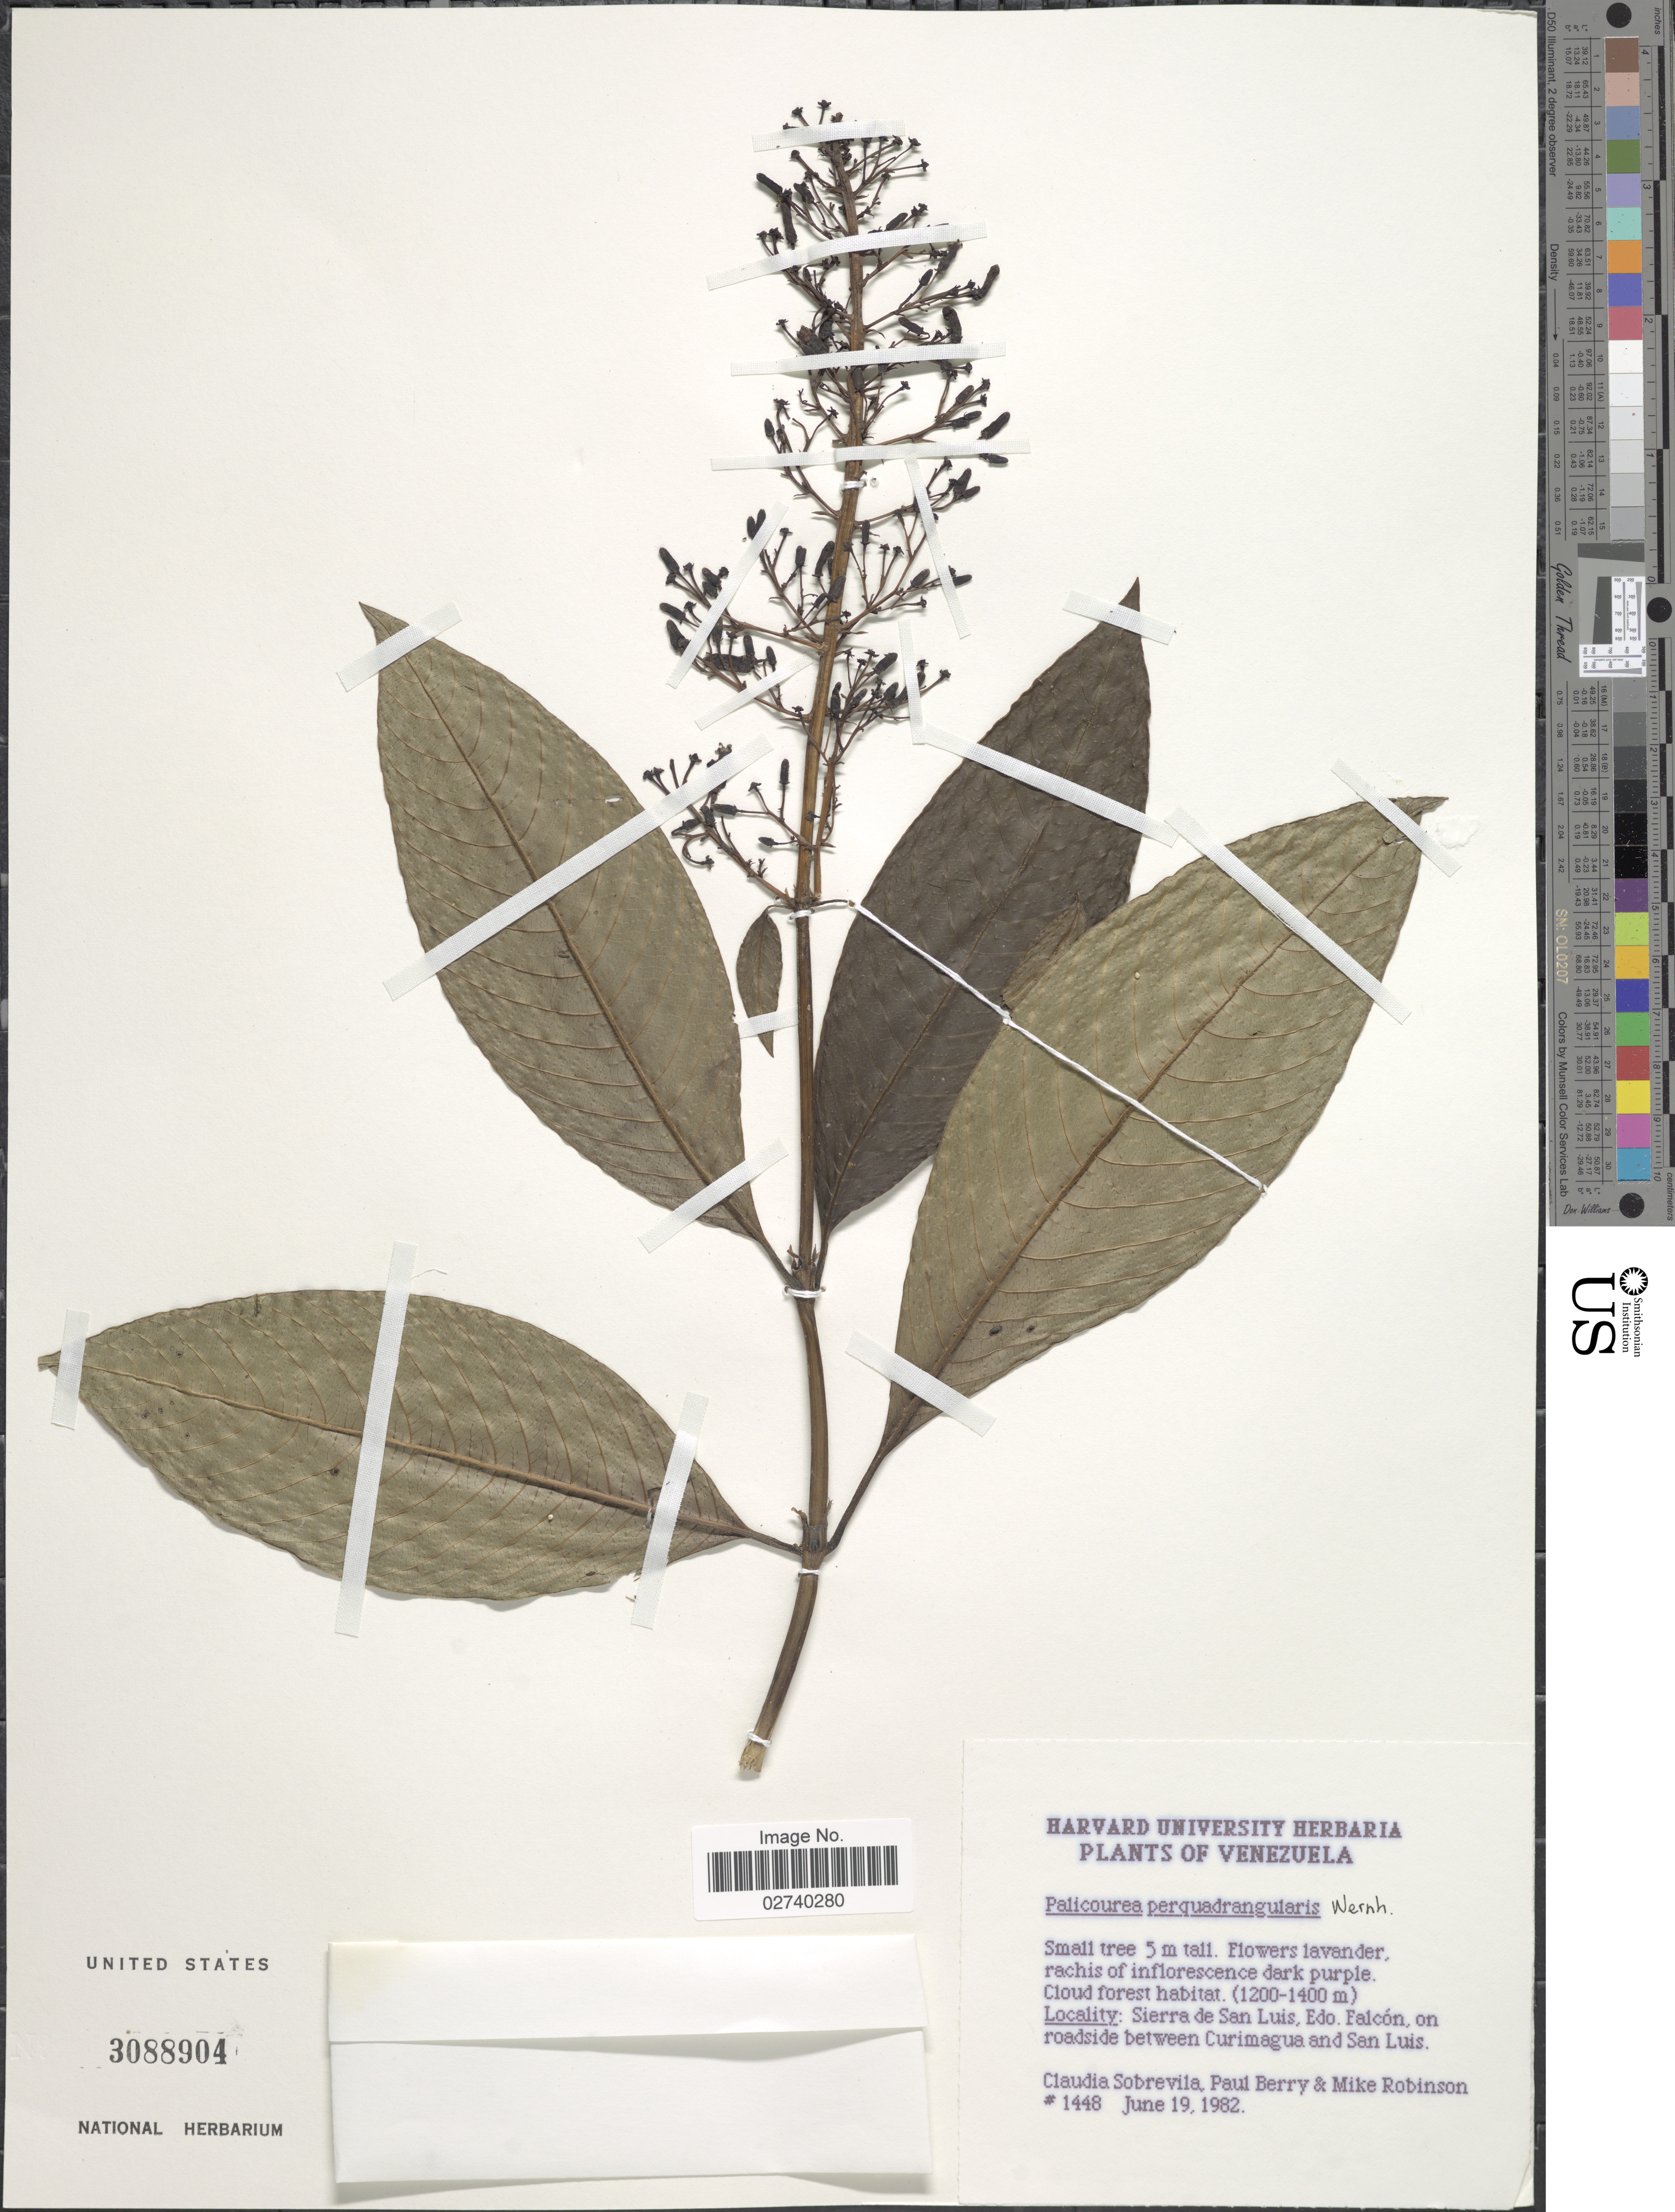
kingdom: Plantae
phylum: Tracheophyta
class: Magnoliopsida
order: Gentianales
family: Rubiaceae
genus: Palicourea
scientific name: Palicourea perquadrangularis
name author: Wernham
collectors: C. Sobrevila, P. Berry & M. Robinson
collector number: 1448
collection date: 1982-06-19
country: Venezuela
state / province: Falcón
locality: Sierra de San Luis, on roadside between Curimagua and San Luis.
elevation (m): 1200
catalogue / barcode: US 3088904